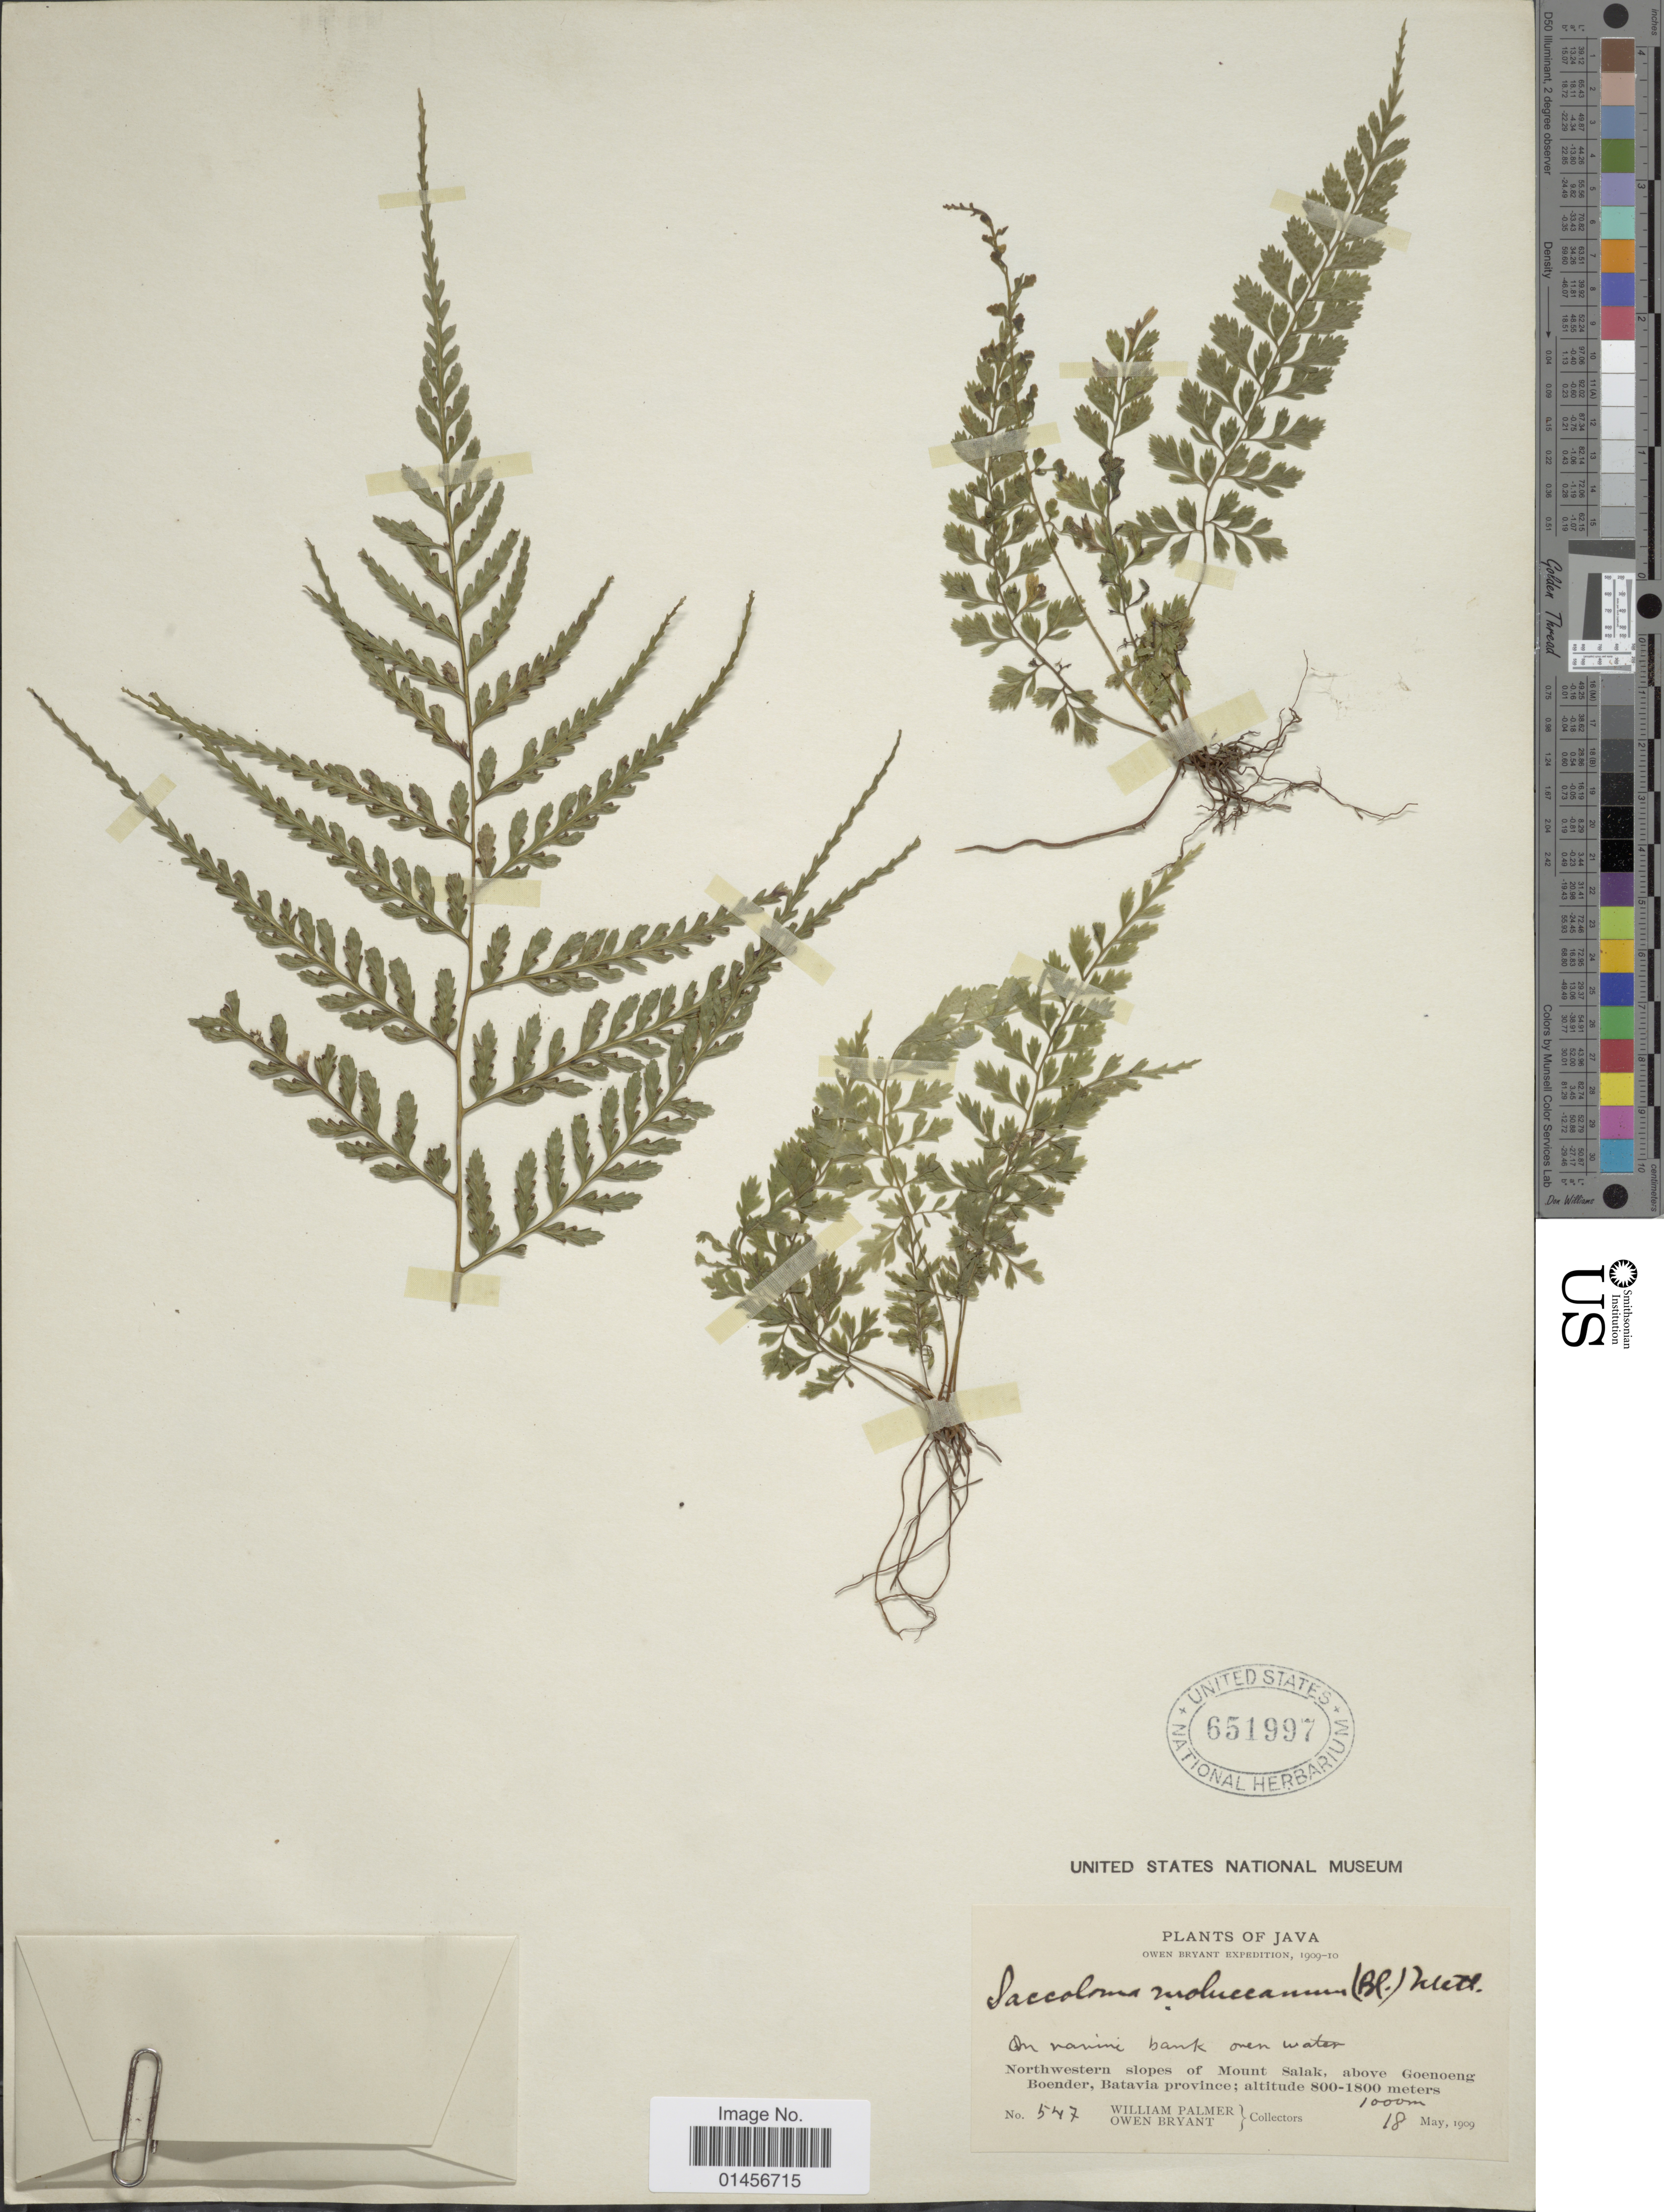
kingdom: Plantae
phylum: Tracheophyta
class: Polypodiopsida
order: Polypodiales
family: Saccolomataceae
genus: Saccoloma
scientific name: Saccoloma molucannum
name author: (Blume) Mett. & Kuhn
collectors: W. Palmer & O. Bryant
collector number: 547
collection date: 1909-05-18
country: Indonesia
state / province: Java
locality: Java, Northwestern slopes of Mount Salak, above Goenoeng Boender, Batavia province.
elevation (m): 1000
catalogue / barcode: US 651997